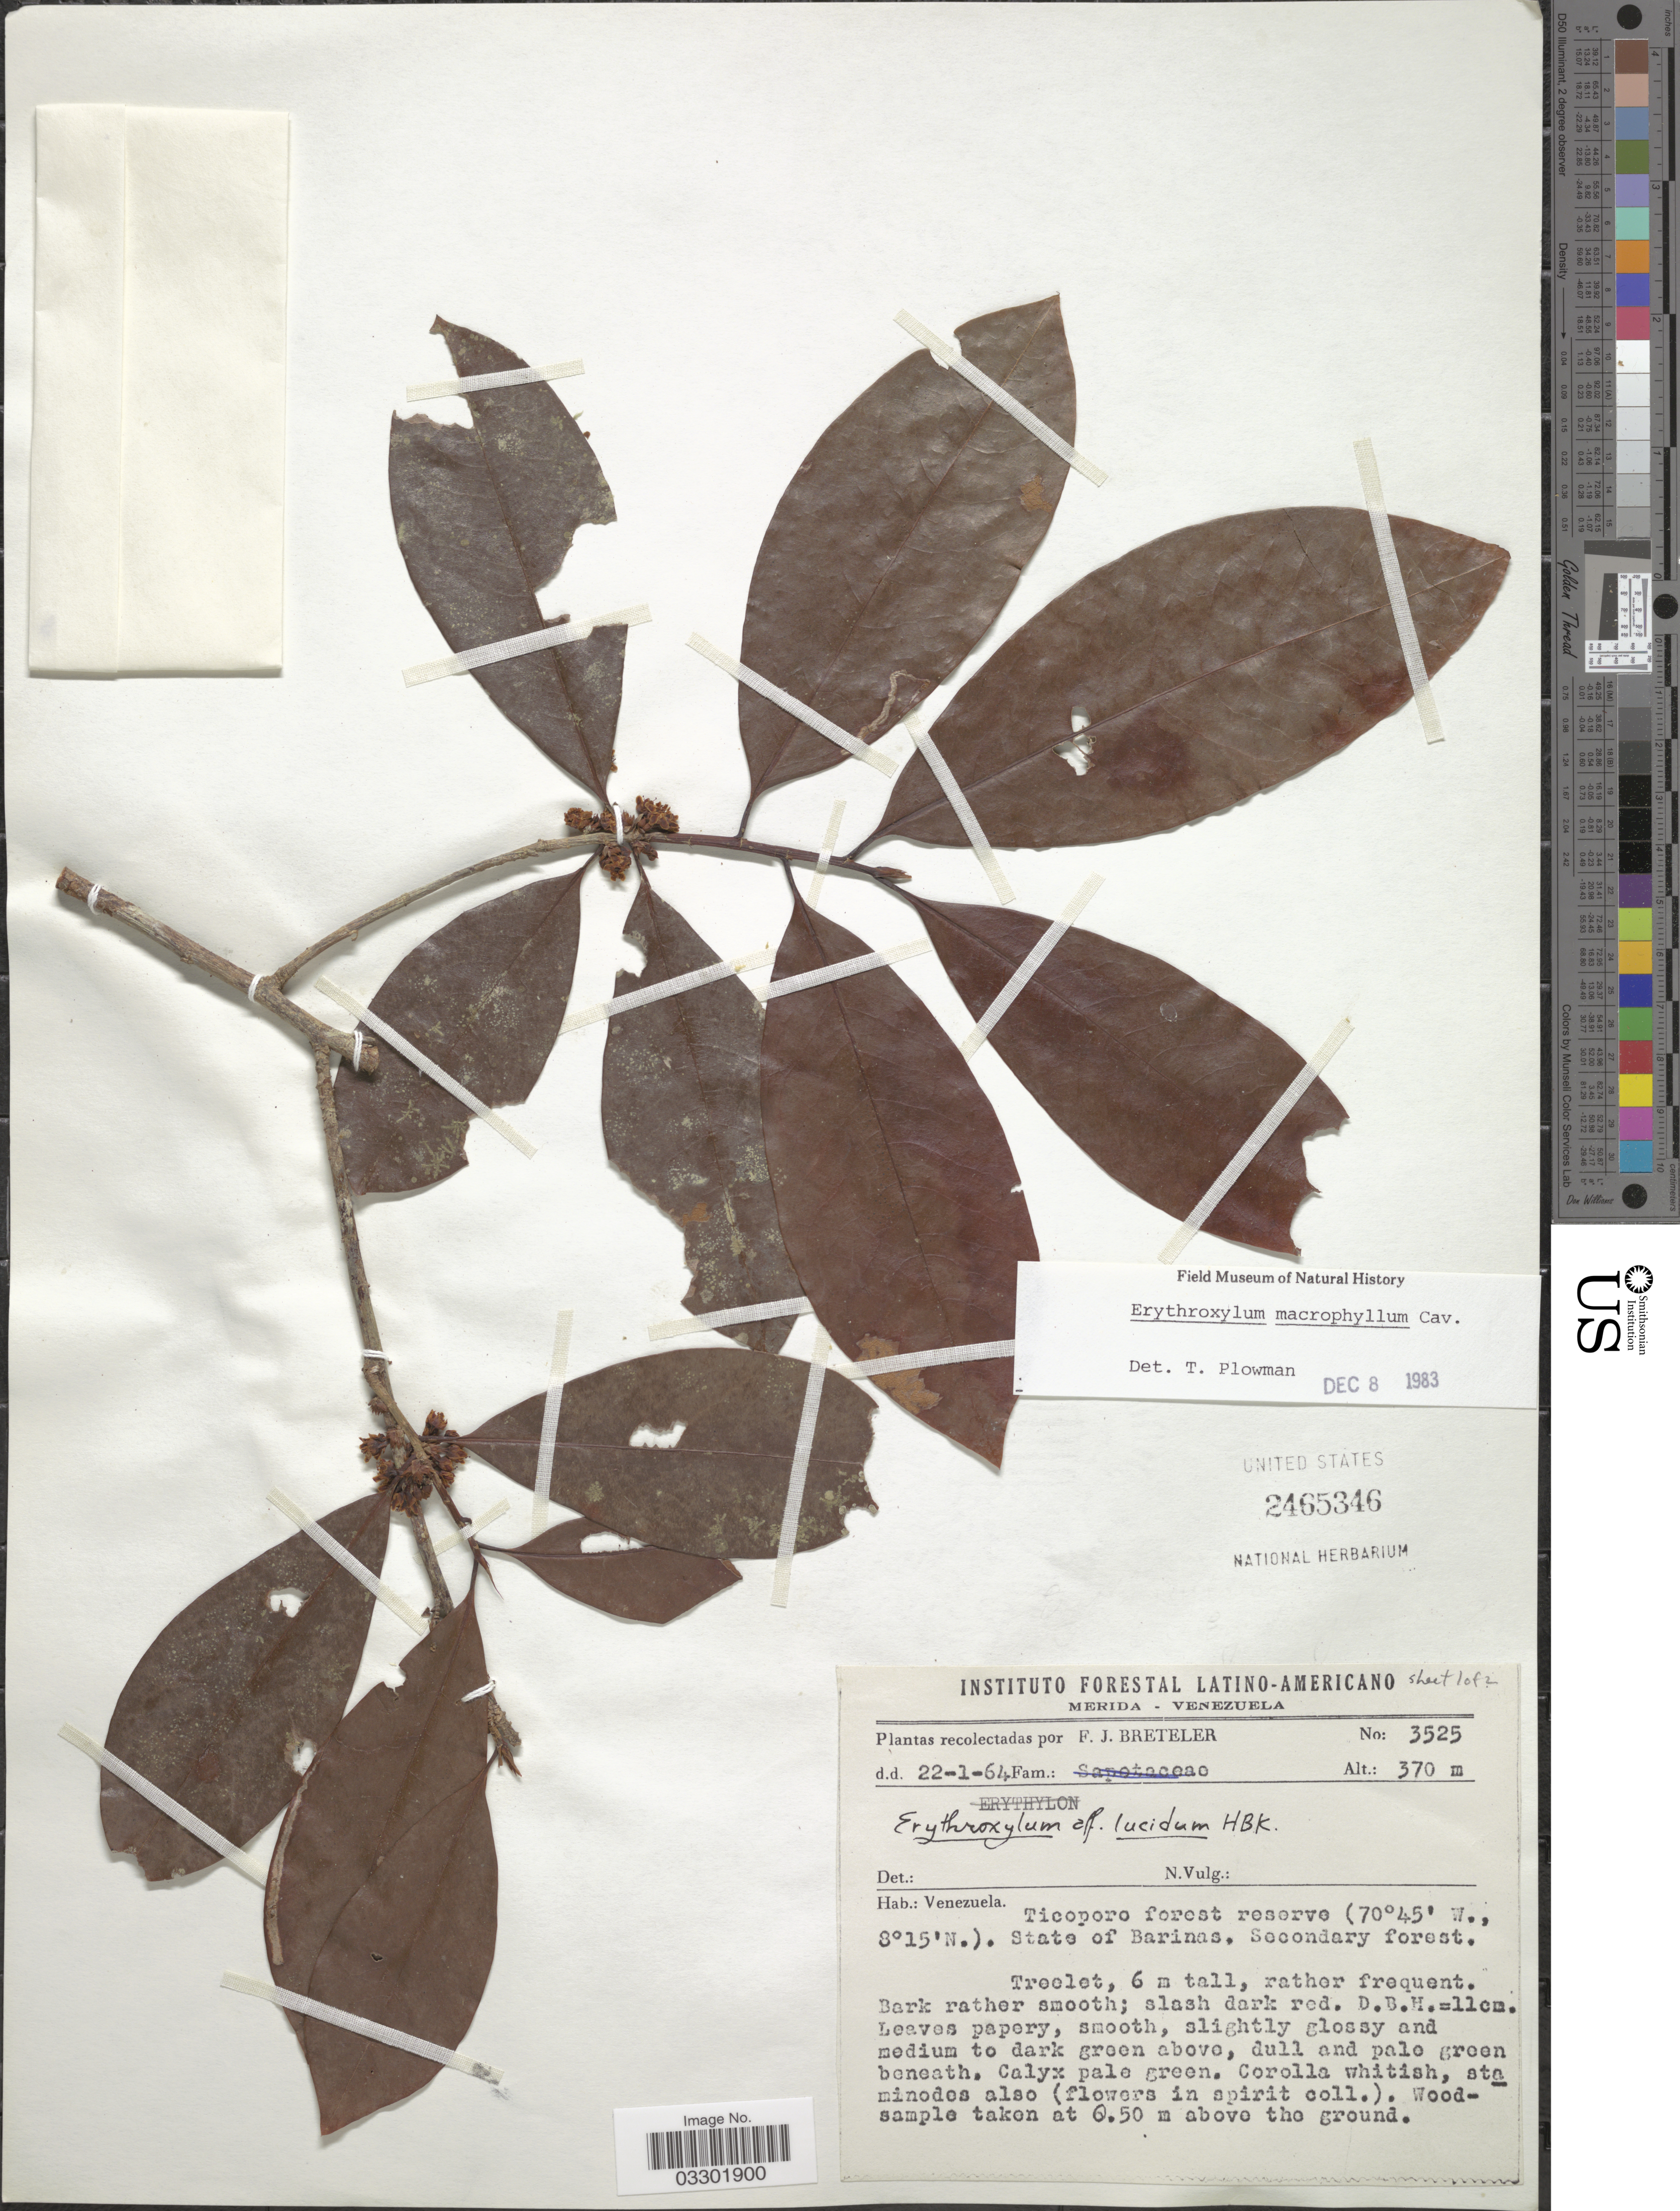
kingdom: Plantae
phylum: Tracheophyta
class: Magnoliopsida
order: Malpighiales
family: Erythroxylaceae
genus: Erythroxylum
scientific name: Erythroxylum macrophyllum var. macrophyllum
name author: Cav.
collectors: F. J. Breteler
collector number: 3525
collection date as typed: Transcribed d/m/y: 22/1/64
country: Venezuela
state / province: Barinas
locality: Ticoporo forest reserve.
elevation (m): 370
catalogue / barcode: US 2465346